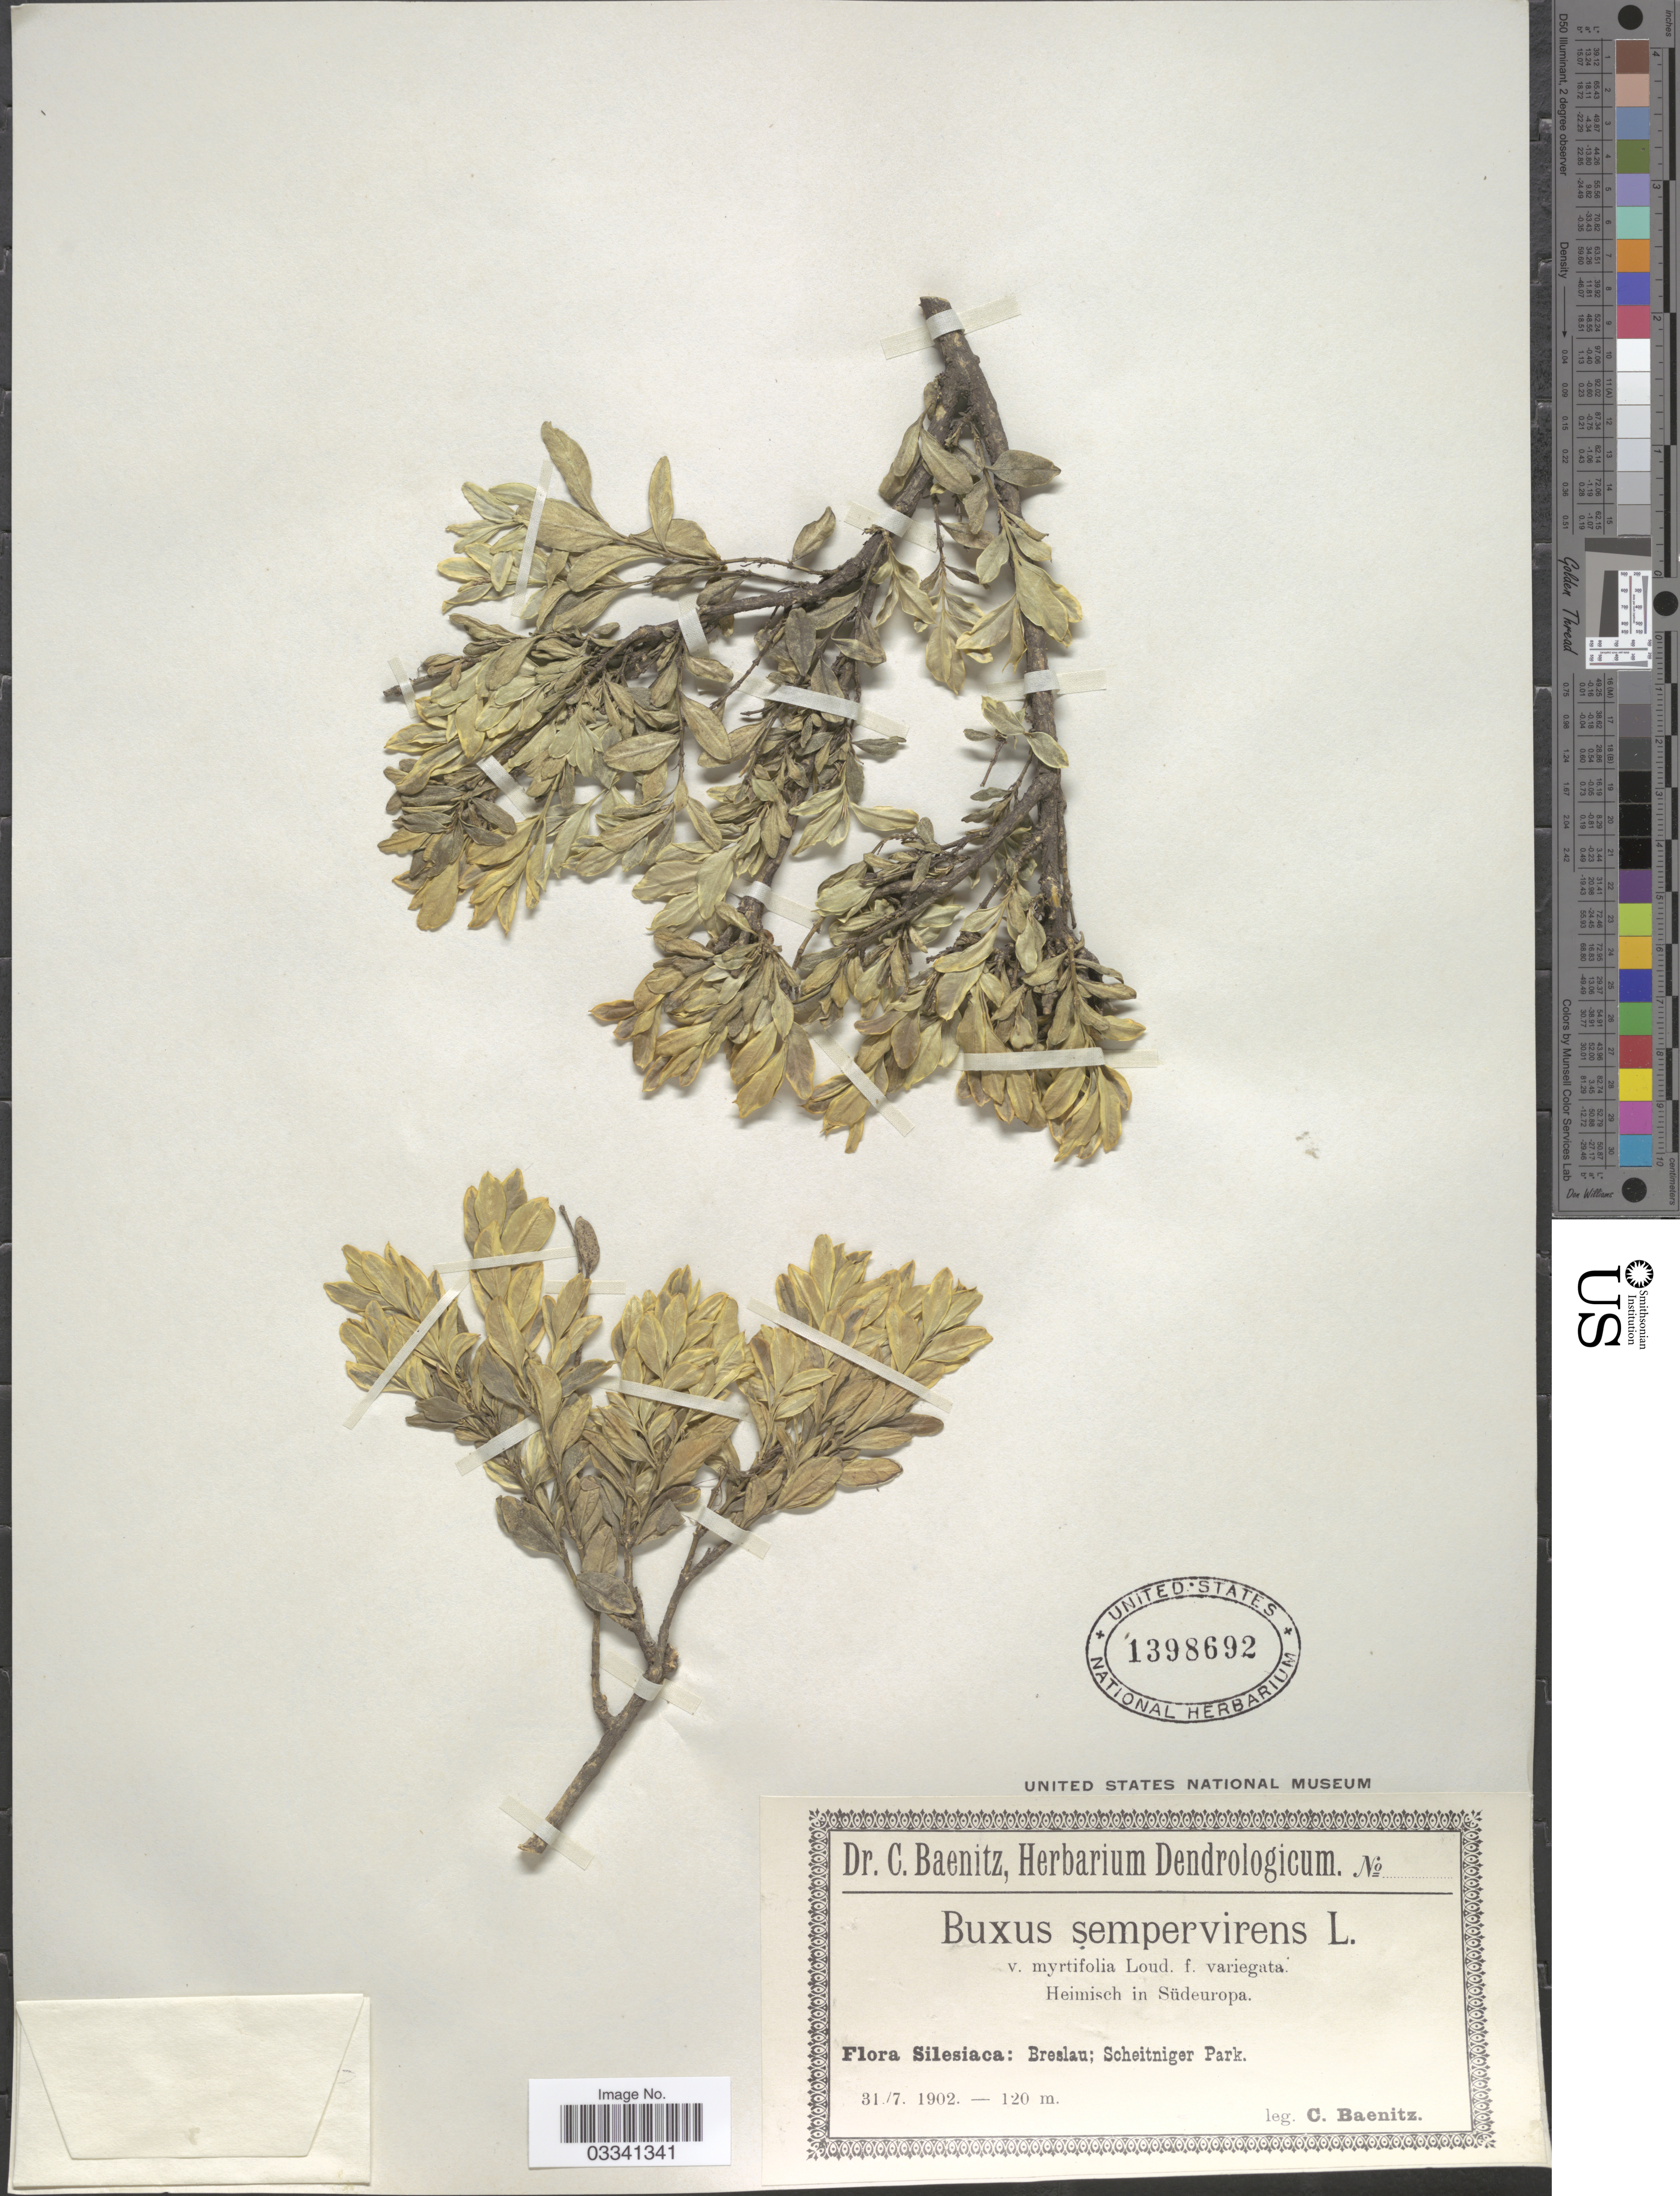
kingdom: Plantae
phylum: Tracheophyta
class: Magnoliopsida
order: Buxales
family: Buxaceae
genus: Buxus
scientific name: Buxus sempervirens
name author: L.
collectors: C. G. Baenitz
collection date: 1902-07-31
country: Poland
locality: Silesiaca: Breslau; Scheitniger Park.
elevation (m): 120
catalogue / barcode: US 1398692